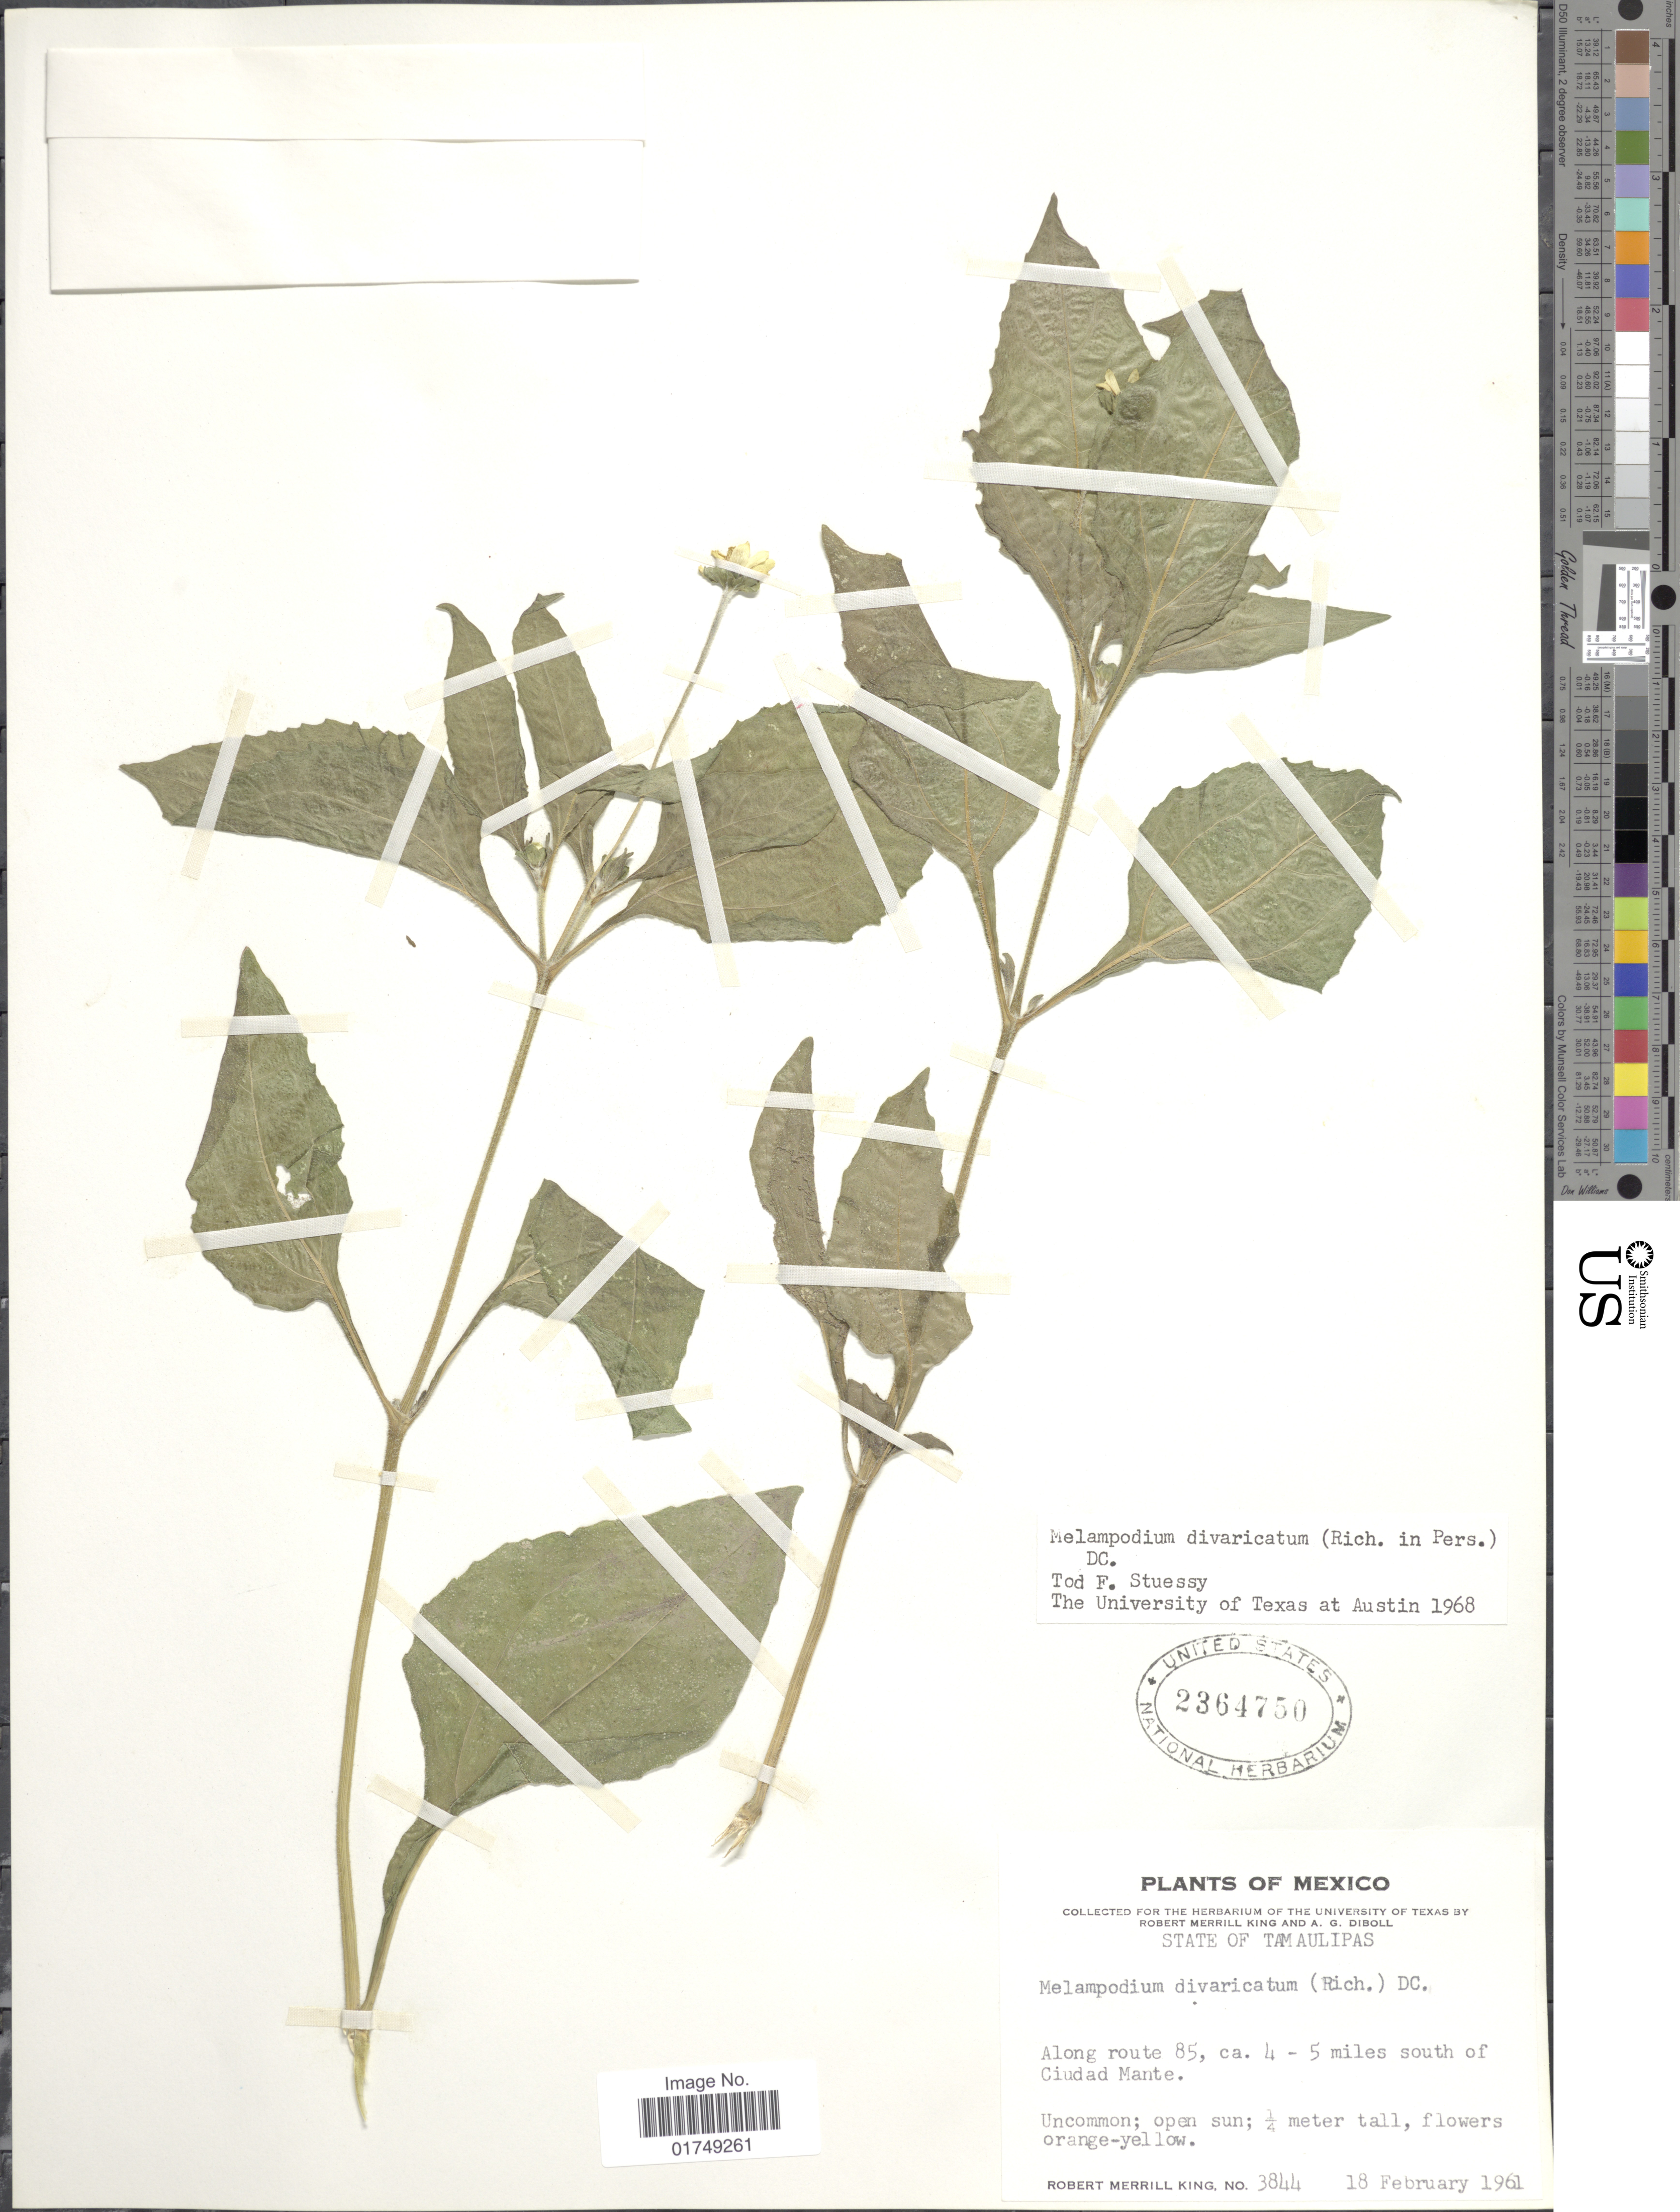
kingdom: Plantae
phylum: Tracheophyta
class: Magnoliopsida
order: Asterales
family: Asteraceae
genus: Melampodium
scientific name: Melampodium divaricatum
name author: (Rich.) DC.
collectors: R. M. King & A. Diboll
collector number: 3844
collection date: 1961-02-18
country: Mexico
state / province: Tamaulipas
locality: Along route 85, ca 4-5 miles south of Ciudad Mante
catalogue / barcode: US 2364750